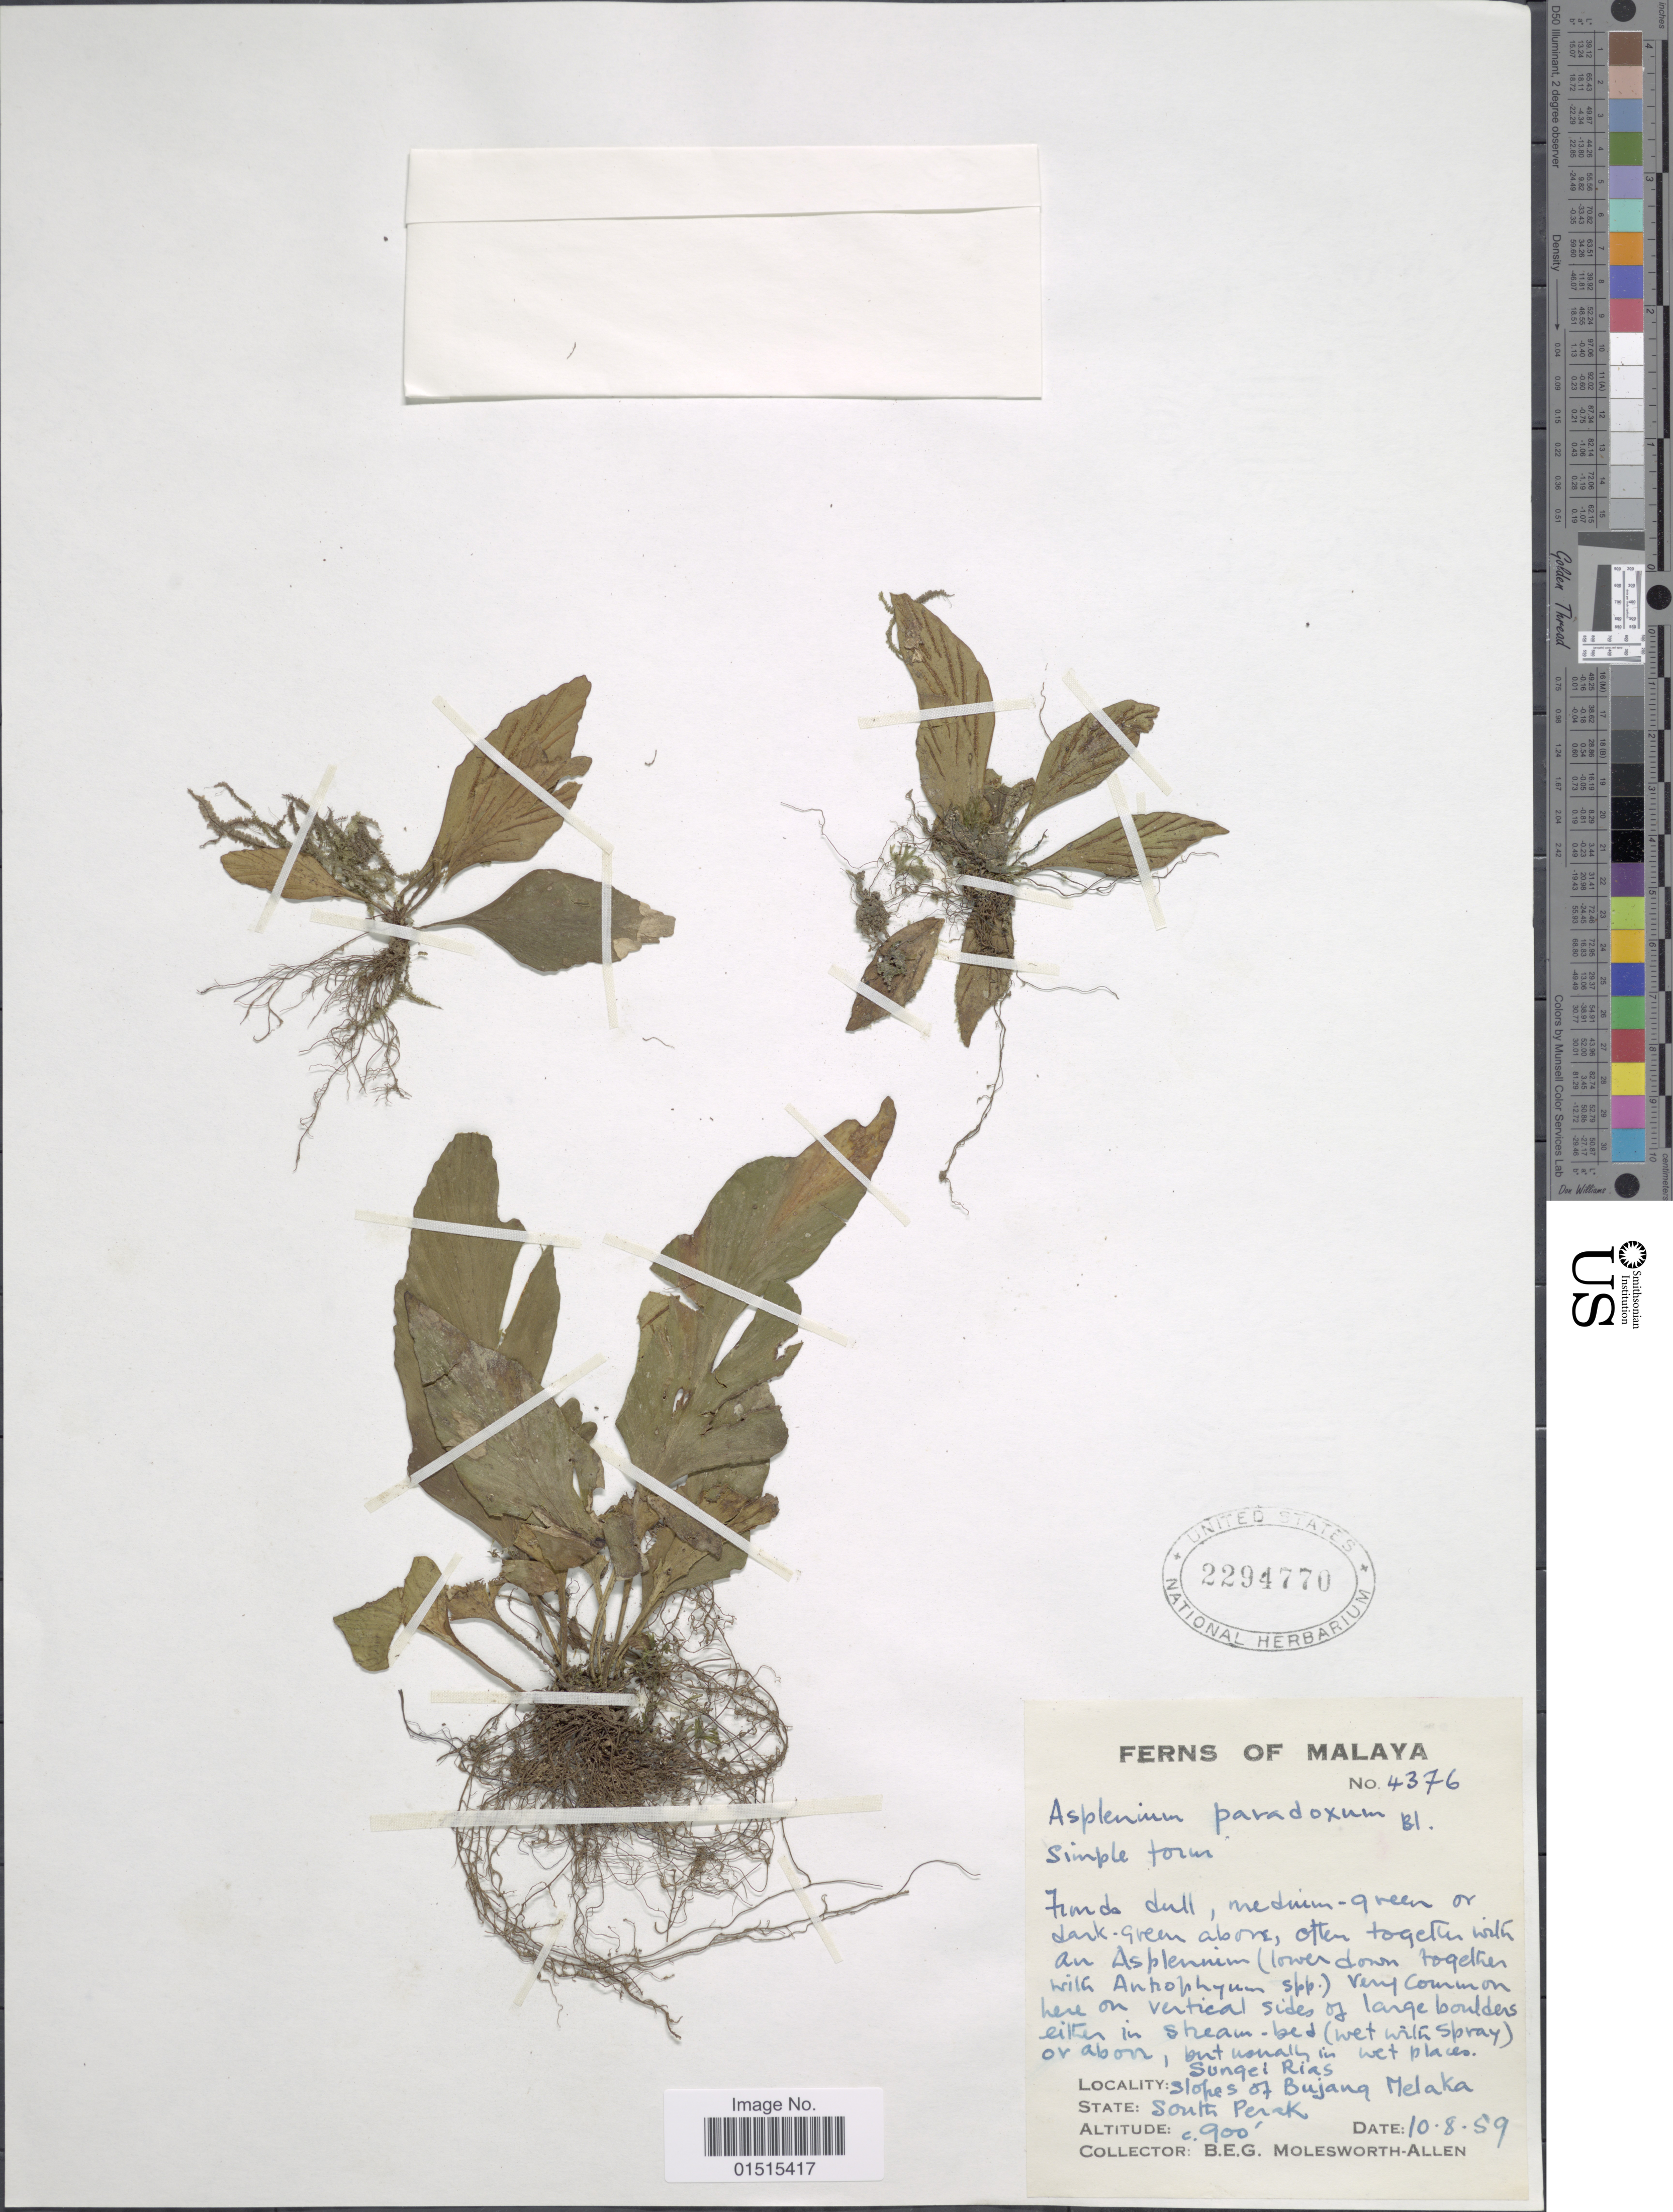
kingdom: Plantae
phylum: Tracheophyta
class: Polypodiopsida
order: Polypodiales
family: Aspleniaceae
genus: Asplenium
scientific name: Asplenium paradoxum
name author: Blume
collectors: B. E. G. Molesworth-Allen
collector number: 4376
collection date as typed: Transcribed d/m/y: 10/8/59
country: Malaysia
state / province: Perak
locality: Slopes of Bujang Melaka, South Perak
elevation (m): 274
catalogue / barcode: US 2294770